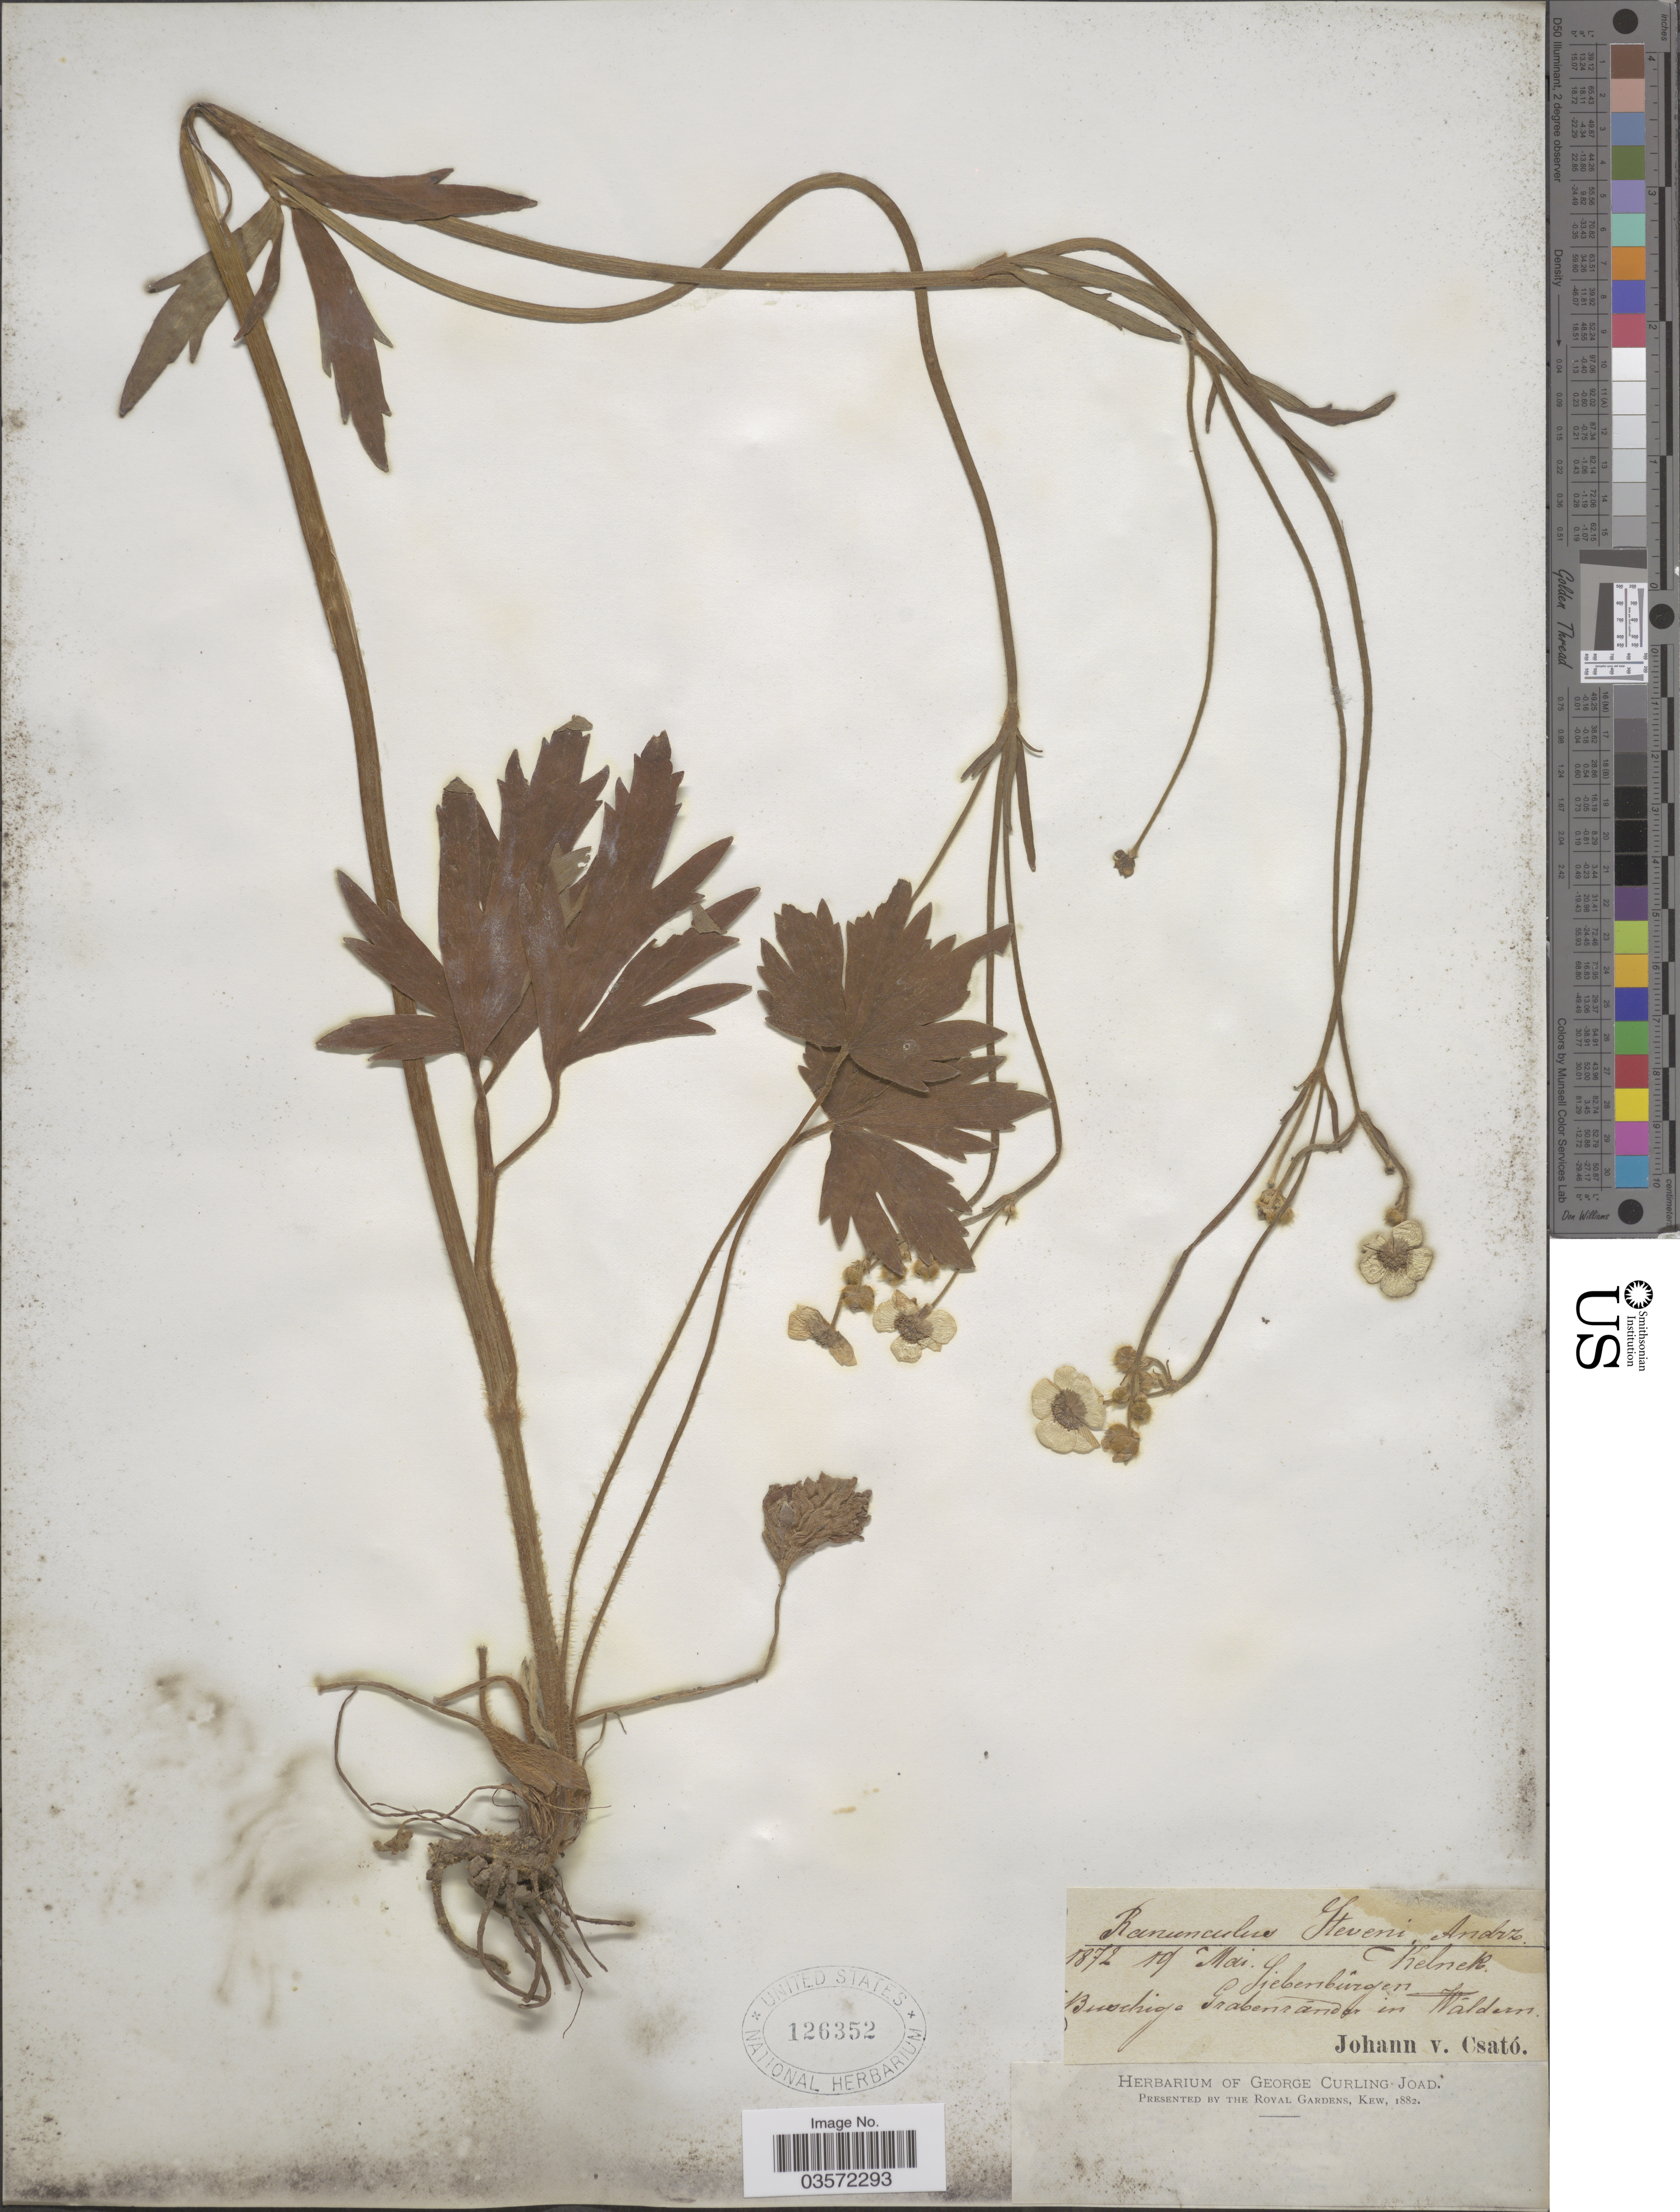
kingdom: Plantae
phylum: Tracheophyta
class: Magnoliopsida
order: Ranunculales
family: Ranunculaceae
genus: Ranunculus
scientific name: Ranunculus steveni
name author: Andrz. ex Besser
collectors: J. Csató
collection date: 1872-05-19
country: Romania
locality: Kelnek. Buschige Grabenranden in Waldern.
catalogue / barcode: US 126352